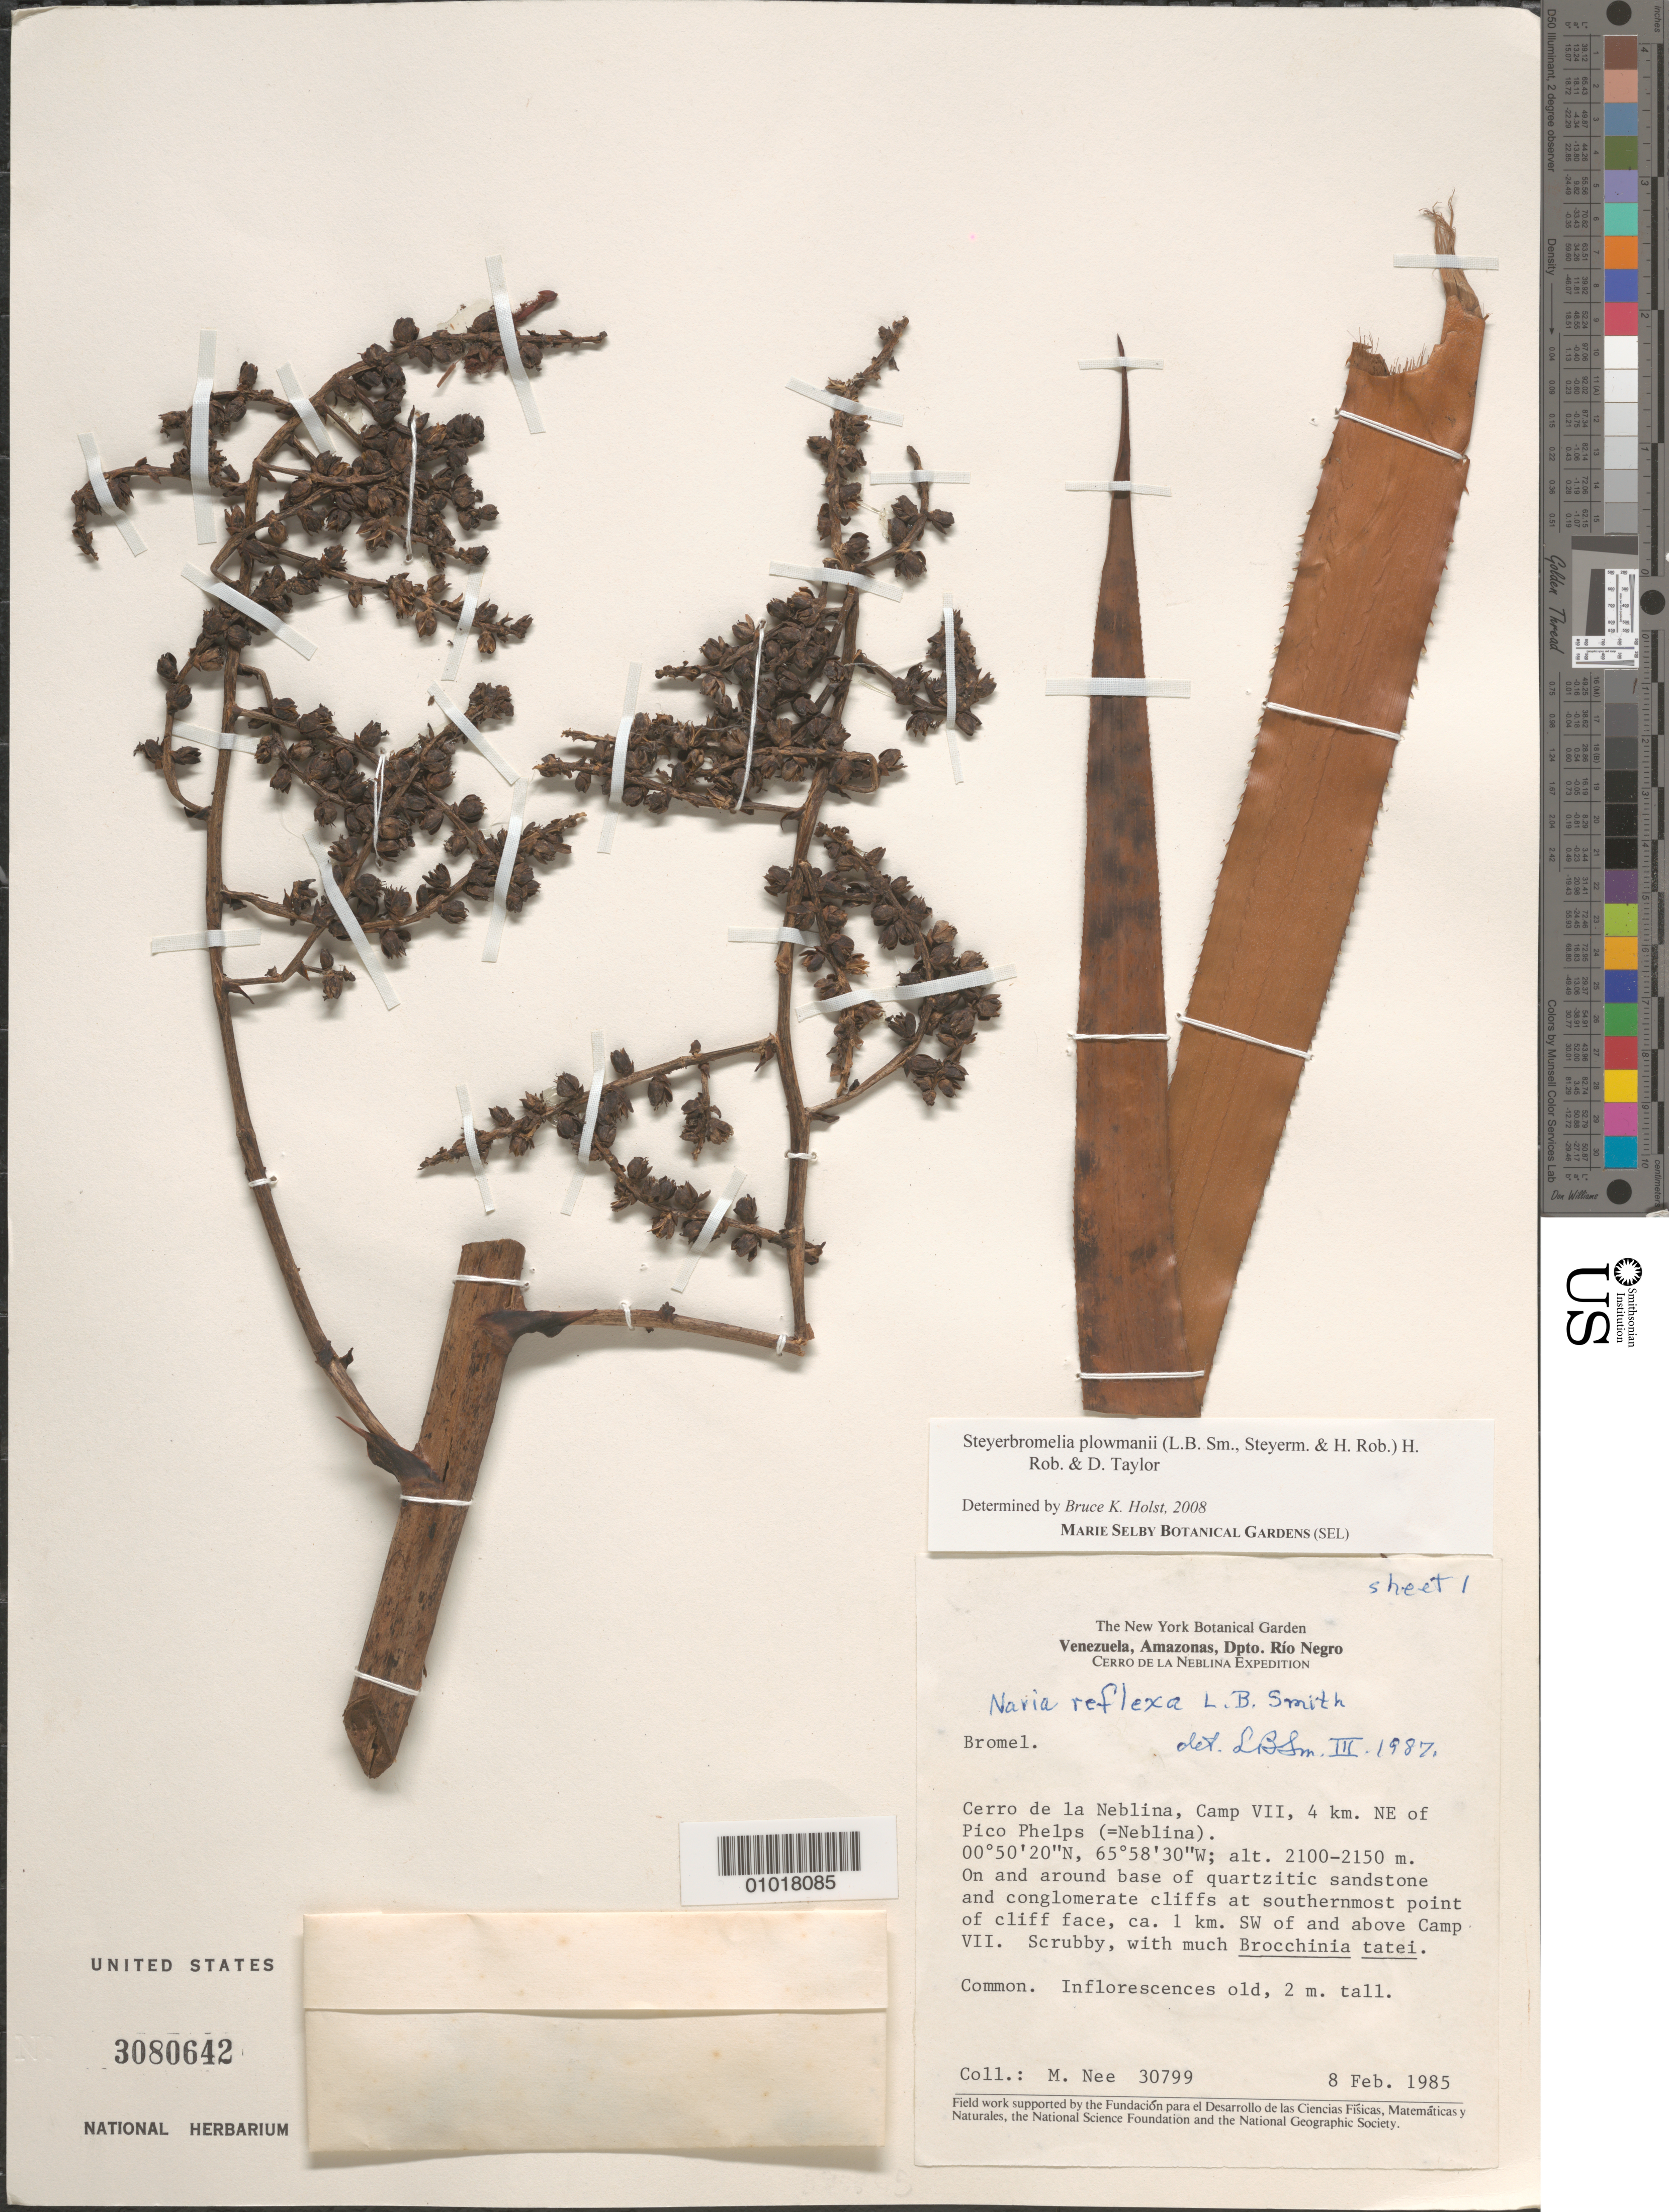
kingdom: Plantae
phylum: Tracheophyta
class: Liliopsida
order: Poales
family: Bromeliaceae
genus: Steyerbromelia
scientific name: Steyerbromelia plowmanii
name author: (L.B. Sm. et al.) H. Rob. & D.C. Taylor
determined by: Holst, Bruce K.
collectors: M. Nee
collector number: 30799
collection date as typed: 8-Feb-85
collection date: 1985-02-08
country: Venezuela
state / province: Amazonas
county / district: Río Negro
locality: Cerro de la Neblina, Camp VII, 4 km NE of Pico Phelps (=Neblina); ca 1 km SW of and above Camp VII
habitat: On and around base of quartzitic sandstone and conglomerate cliffs at southernmost point of cliff face; scrubby, with much Brocchinia tatei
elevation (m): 2100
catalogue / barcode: US 3080642